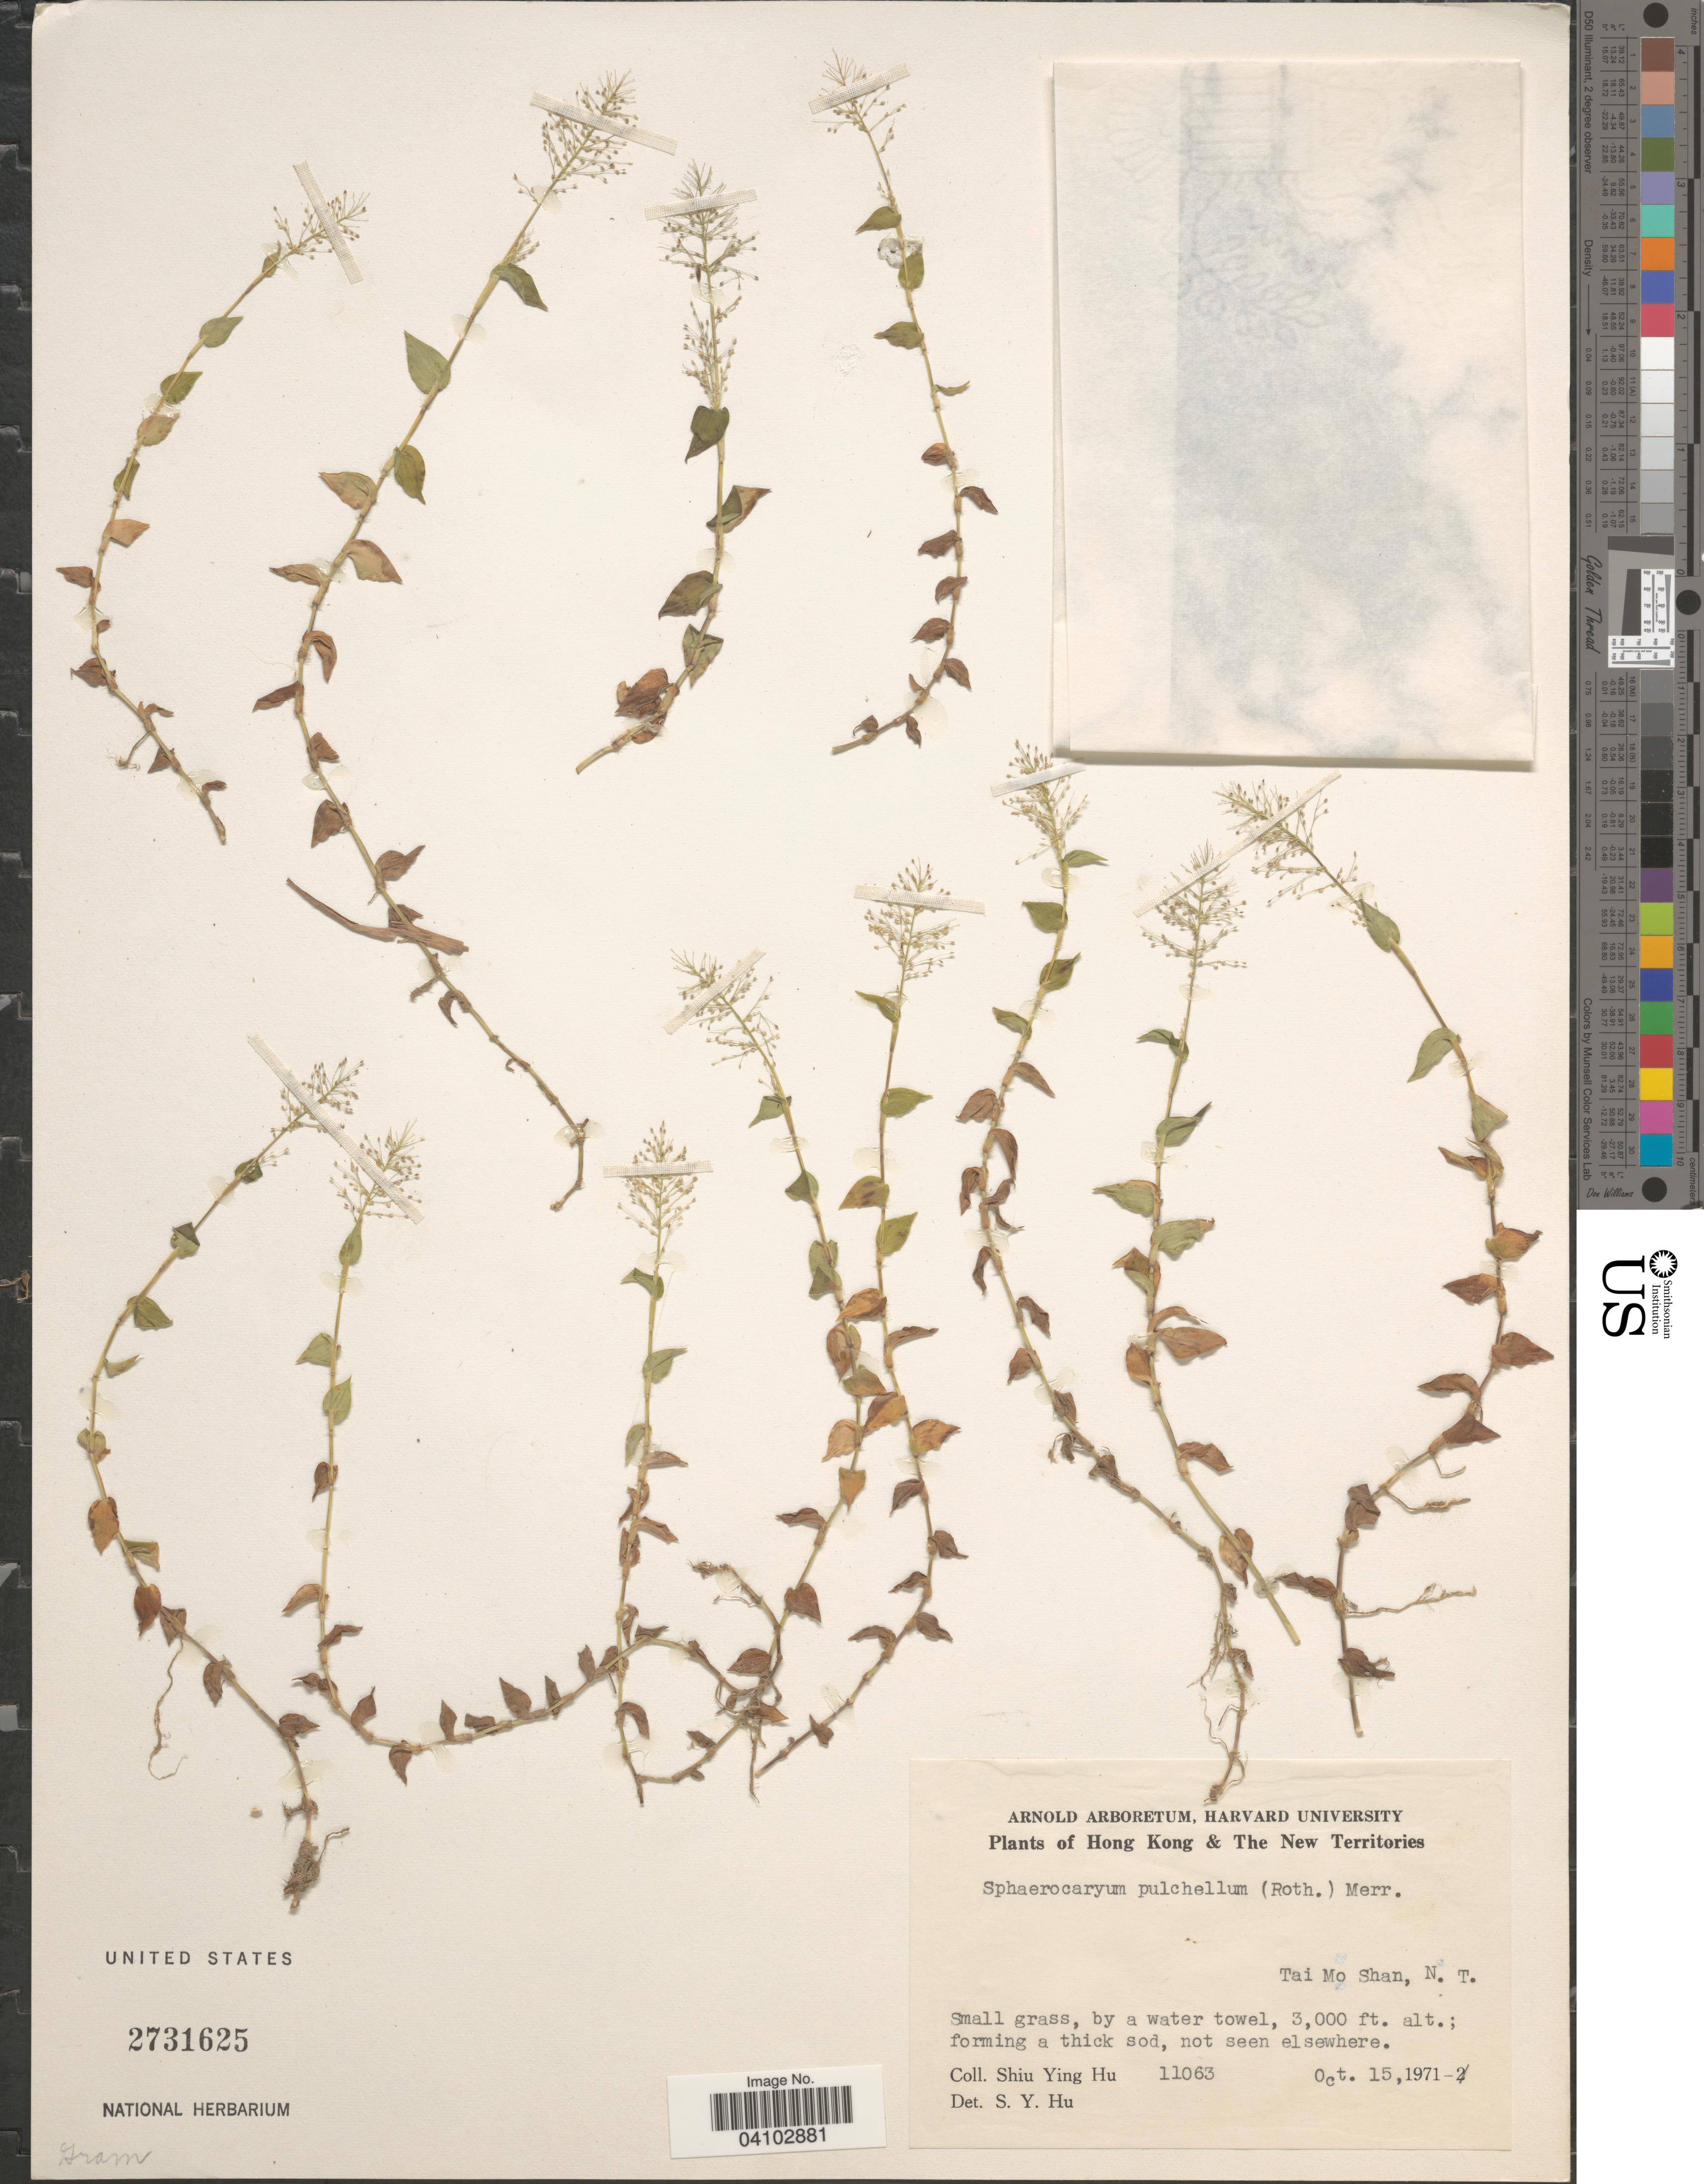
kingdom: Plantae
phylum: Tracheophyta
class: Liliopsida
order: Poales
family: Poaceae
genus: Isachne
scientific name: Isachne pulchella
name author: Roth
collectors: S. Y. Hu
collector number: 11063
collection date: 1971-10-15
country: China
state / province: Hong Kong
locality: The New Territories. Tai Mo Shan, N. T.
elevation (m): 914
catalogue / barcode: US 2731625